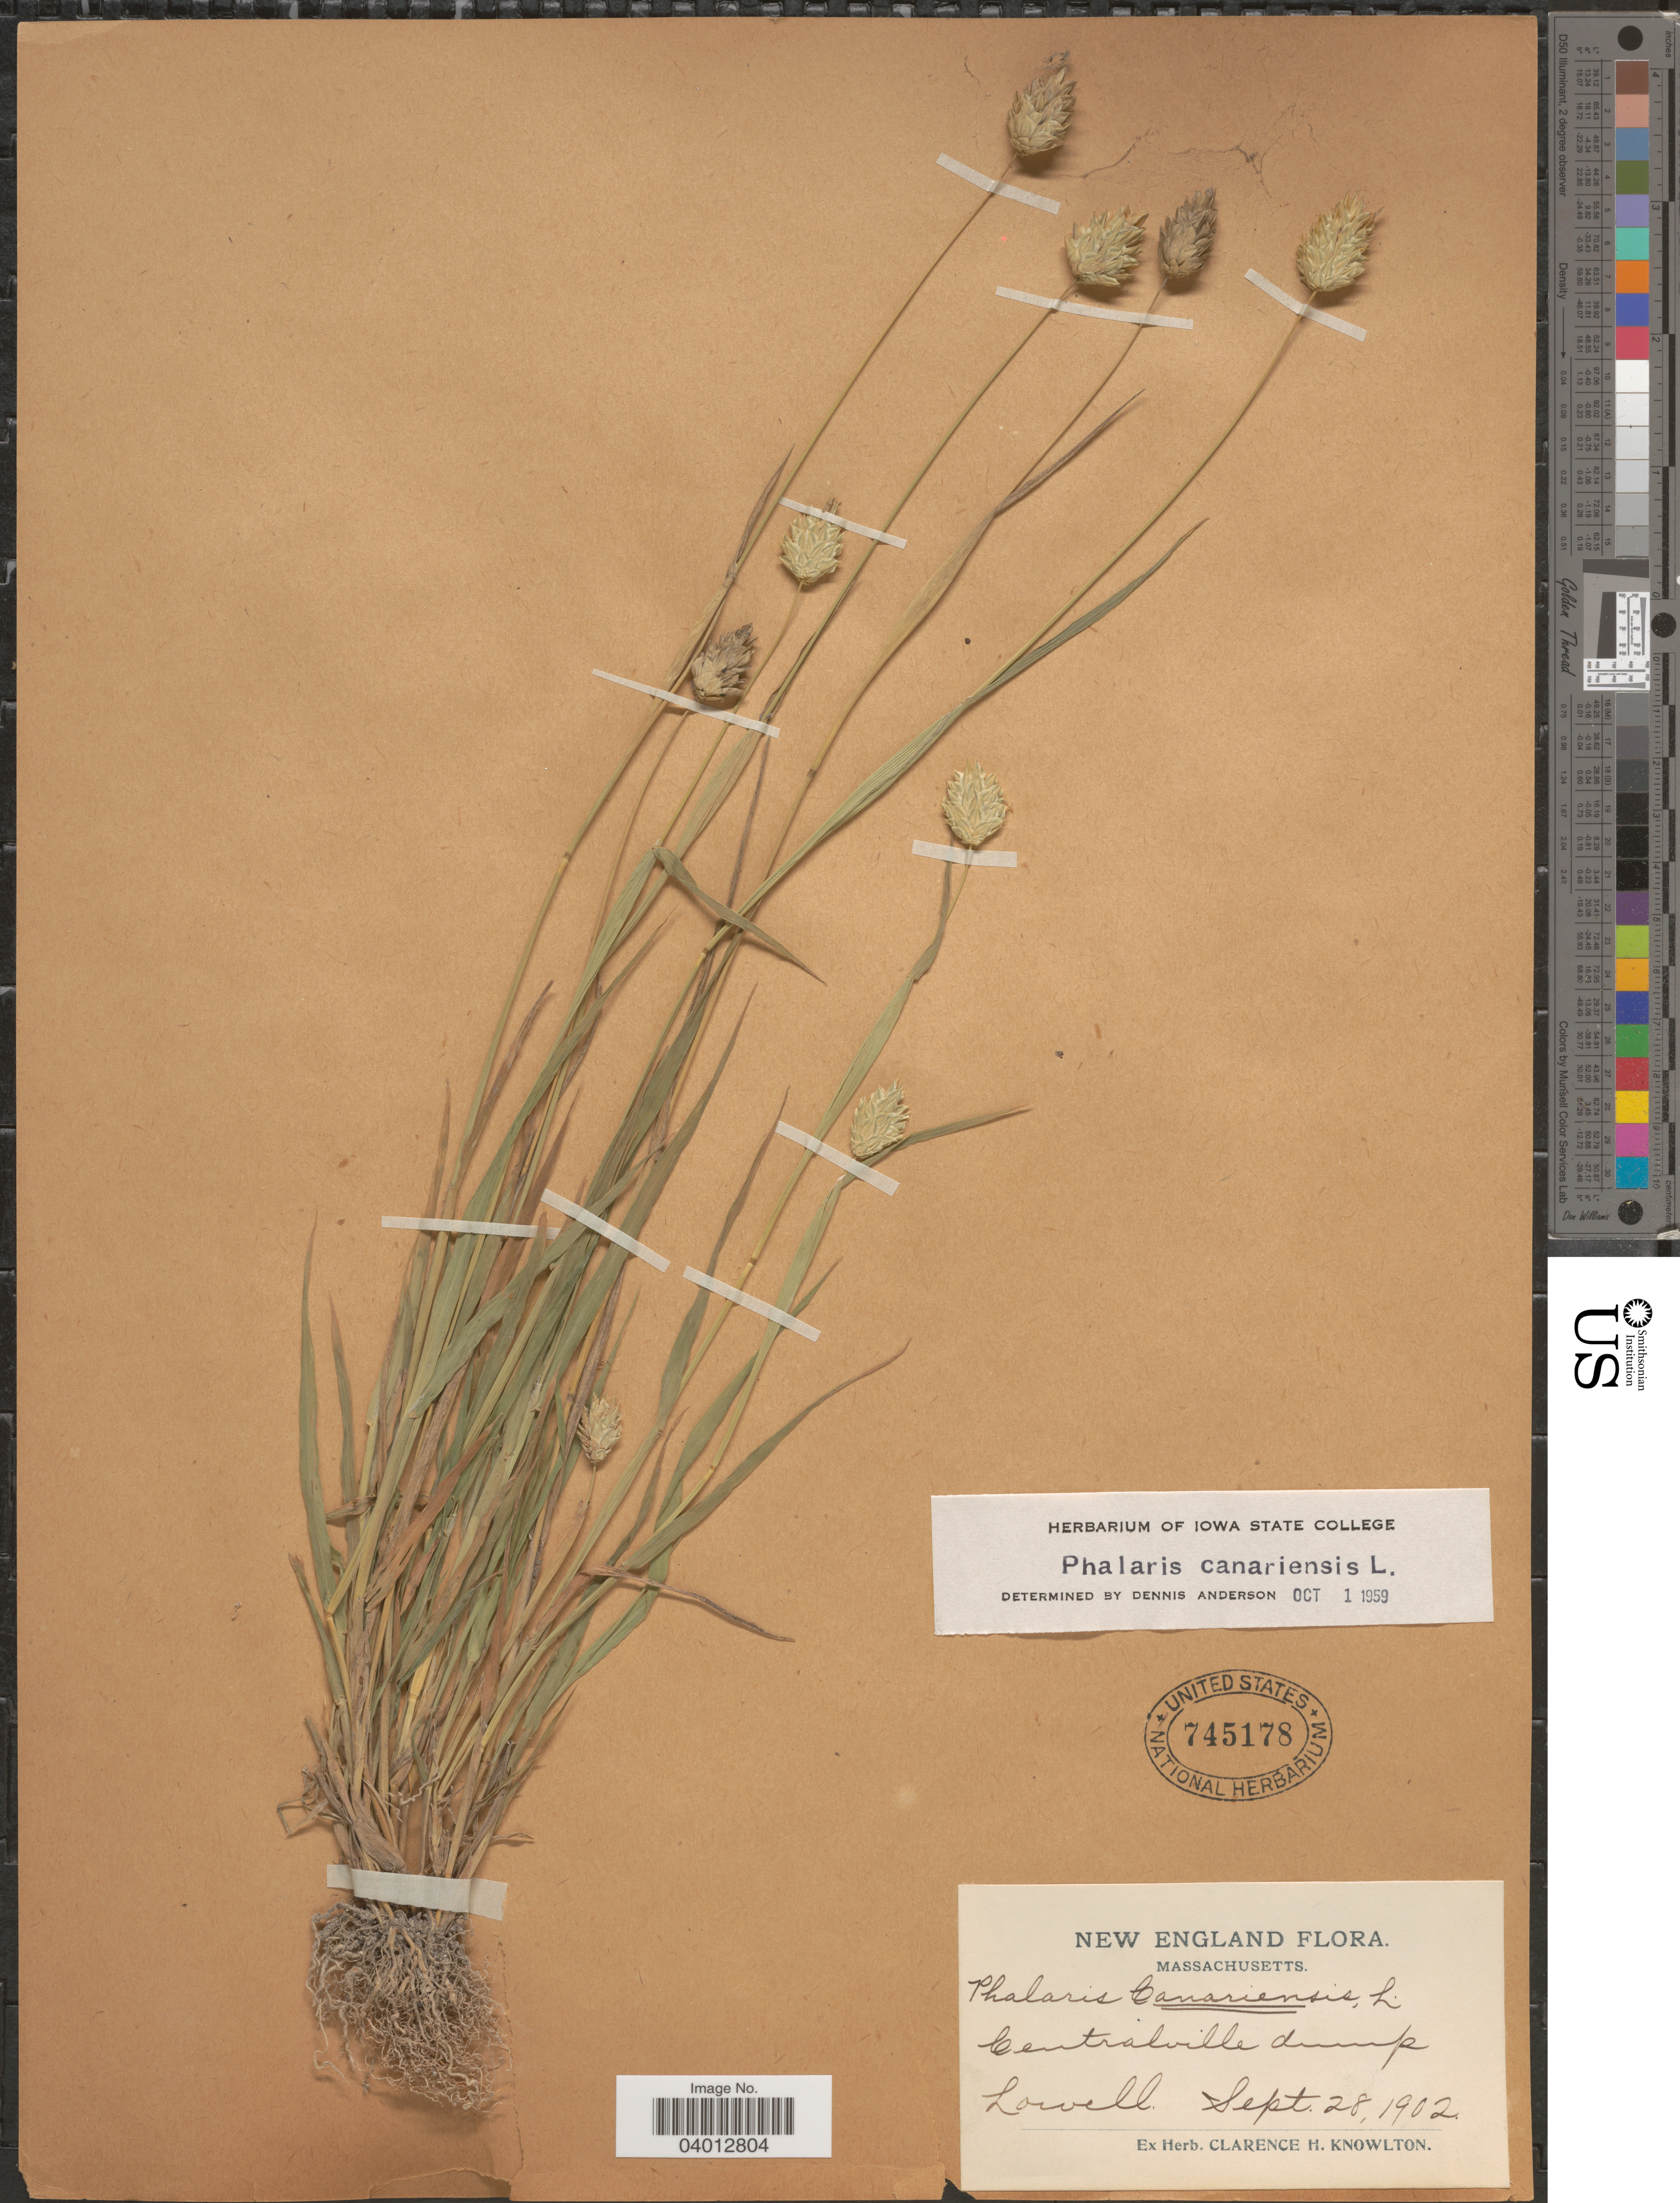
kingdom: Plantae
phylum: Tracheophyta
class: Liliopsida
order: Poales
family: Poaceae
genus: Phalaris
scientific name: Phalaris canariensis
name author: L.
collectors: Ex Herb. Clarence H. Knowlton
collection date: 1902-09-28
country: United States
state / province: Massachusetts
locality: New England. Centralville dump Lowell.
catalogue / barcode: US 745178